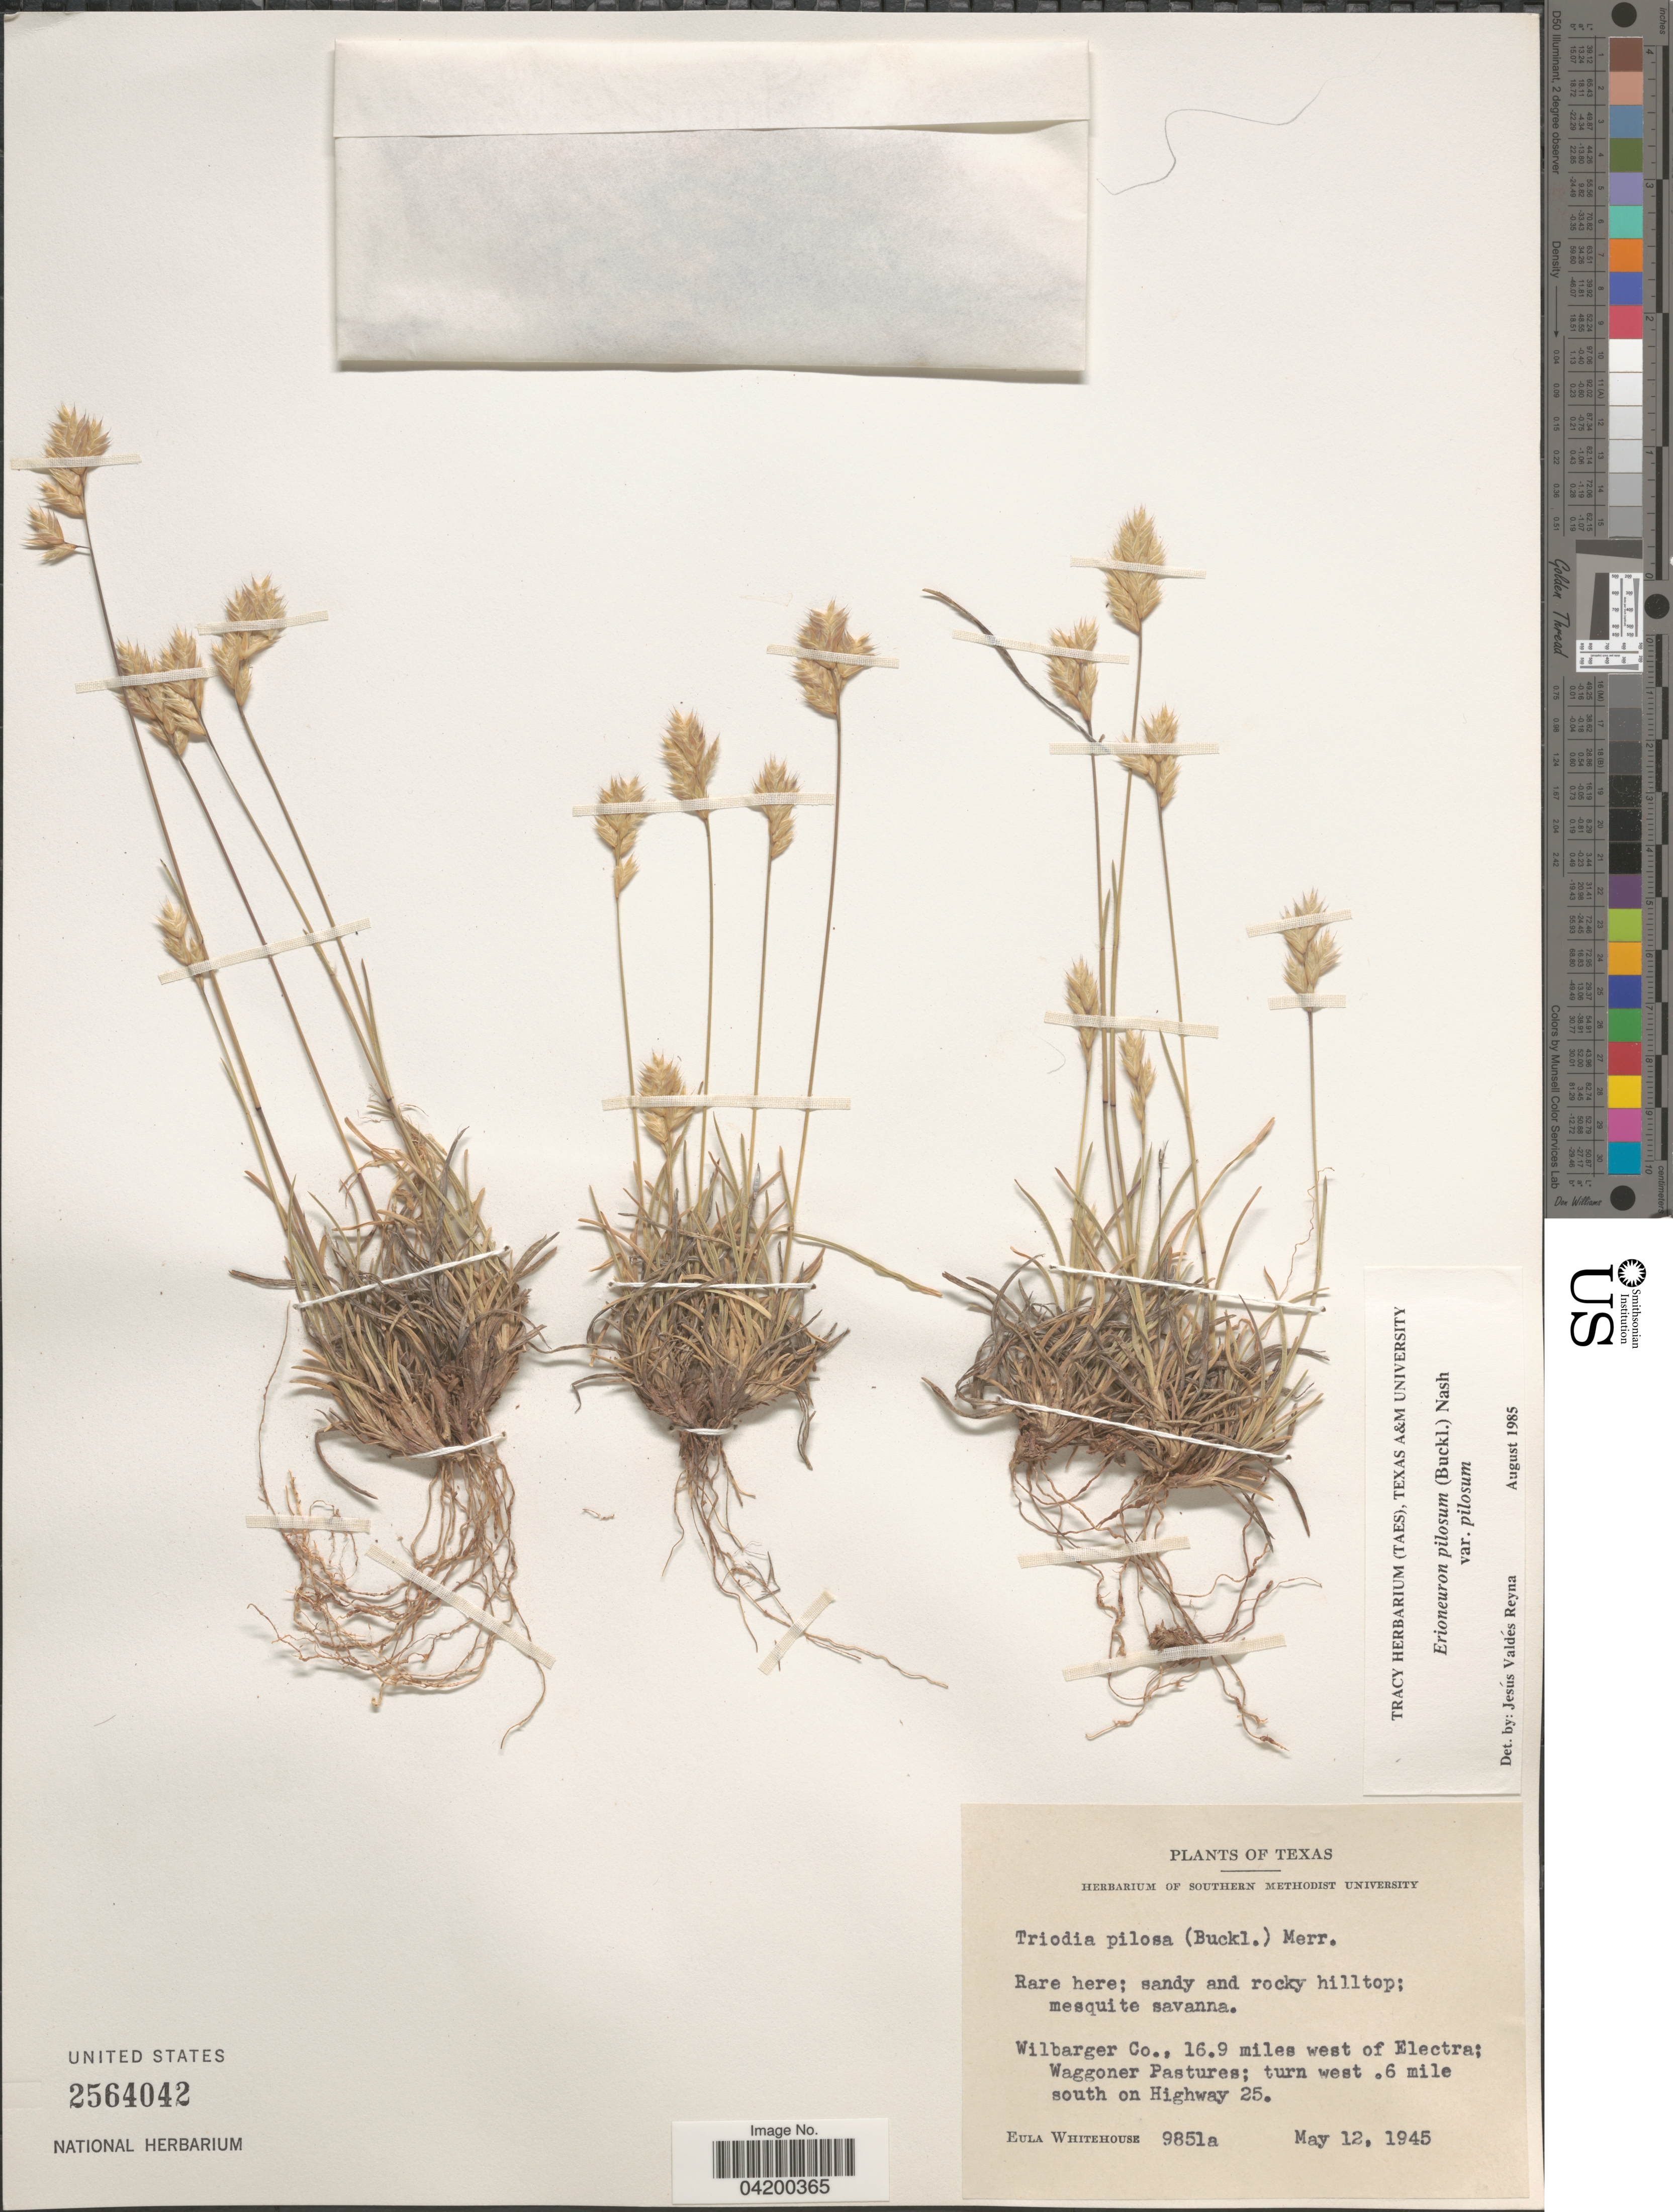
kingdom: Plantae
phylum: Tracheophyta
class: Liliopsida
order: Poales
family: Poaceae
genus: Erioneuron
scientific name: Erioneuron pilosum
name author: (Buckley) Nash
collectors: E. Whitehouse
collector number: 9851a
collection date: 1945-05-12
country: United States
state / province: Texas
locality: Wilbarger Co., 16.9 miles west of Electra; Waggoner Pastures; turn west .6 mile south on Highway 25.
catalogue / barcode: US 2564042